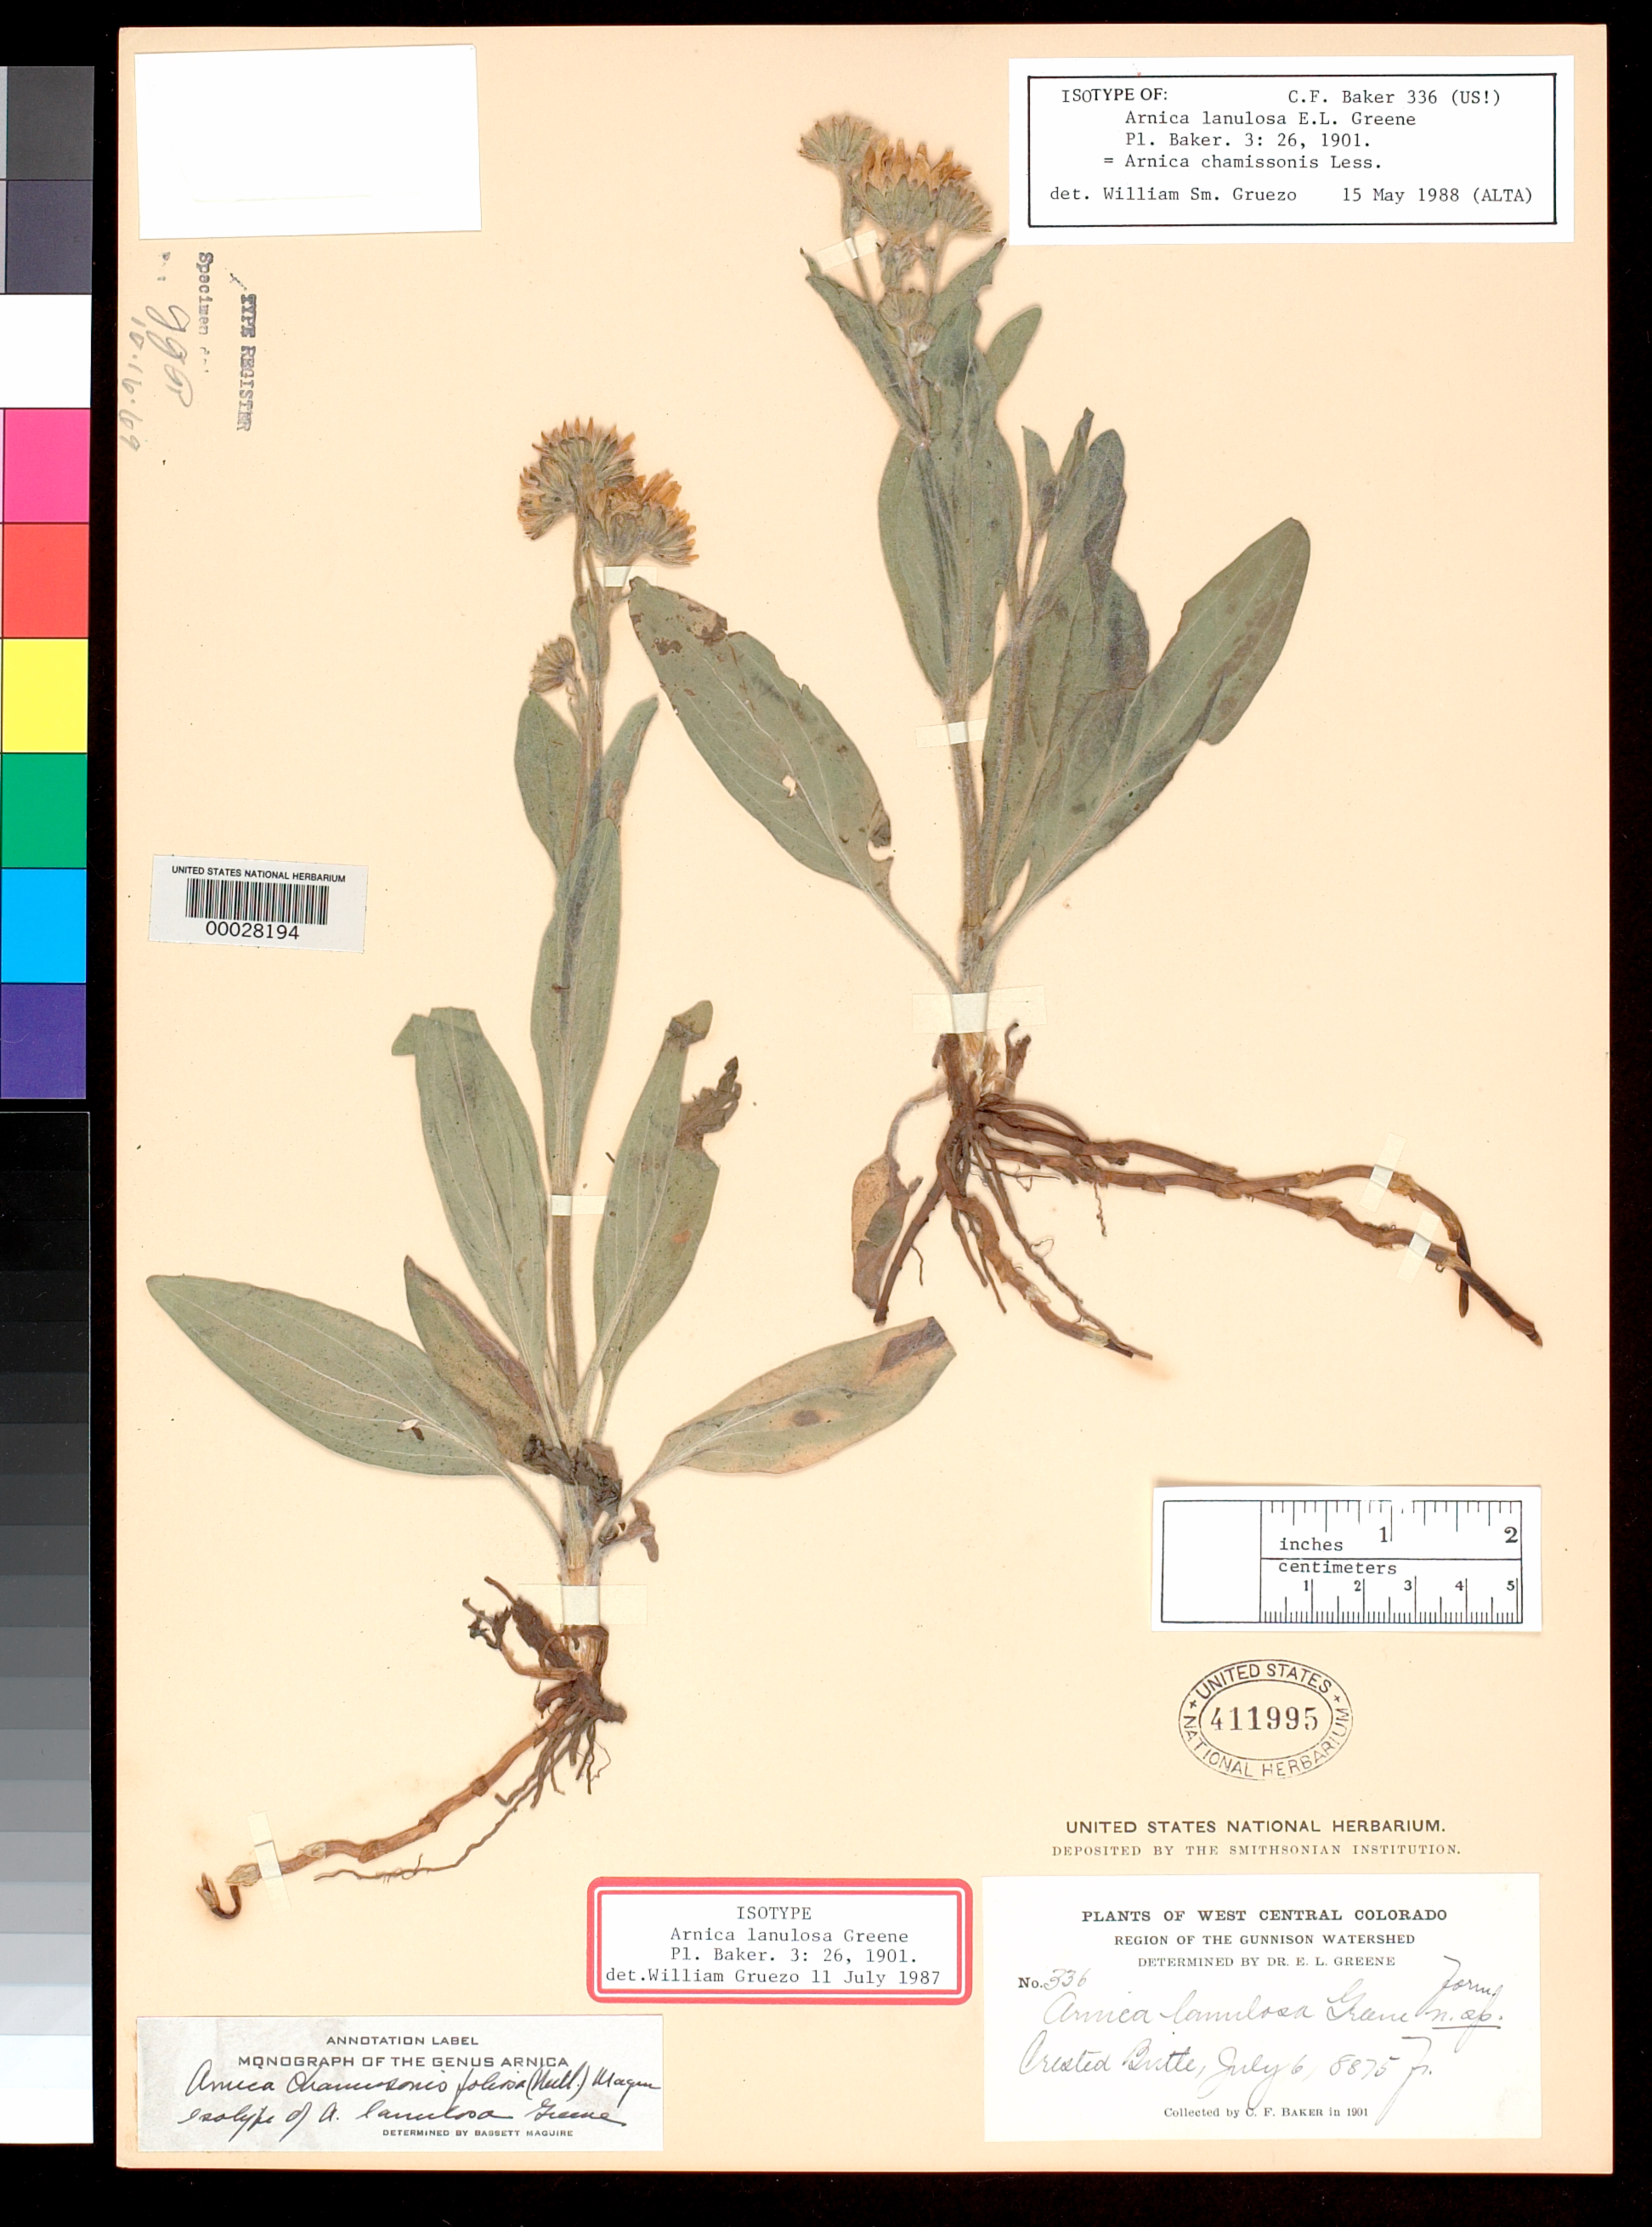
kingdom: Plantae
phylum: Tracheophyta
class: Magnoliopsida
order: Asterales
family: Asteraceae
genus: Arnica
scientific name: Arnica lanulosa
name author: Greene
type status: Syntype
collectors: C. F. Baker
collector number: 336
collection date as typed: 06 Jul 1901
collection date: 1901-07-06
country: United States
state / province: Colorado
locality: Gunnison Watershed, Crested Butte.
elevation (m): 2705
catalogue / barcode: US 411995